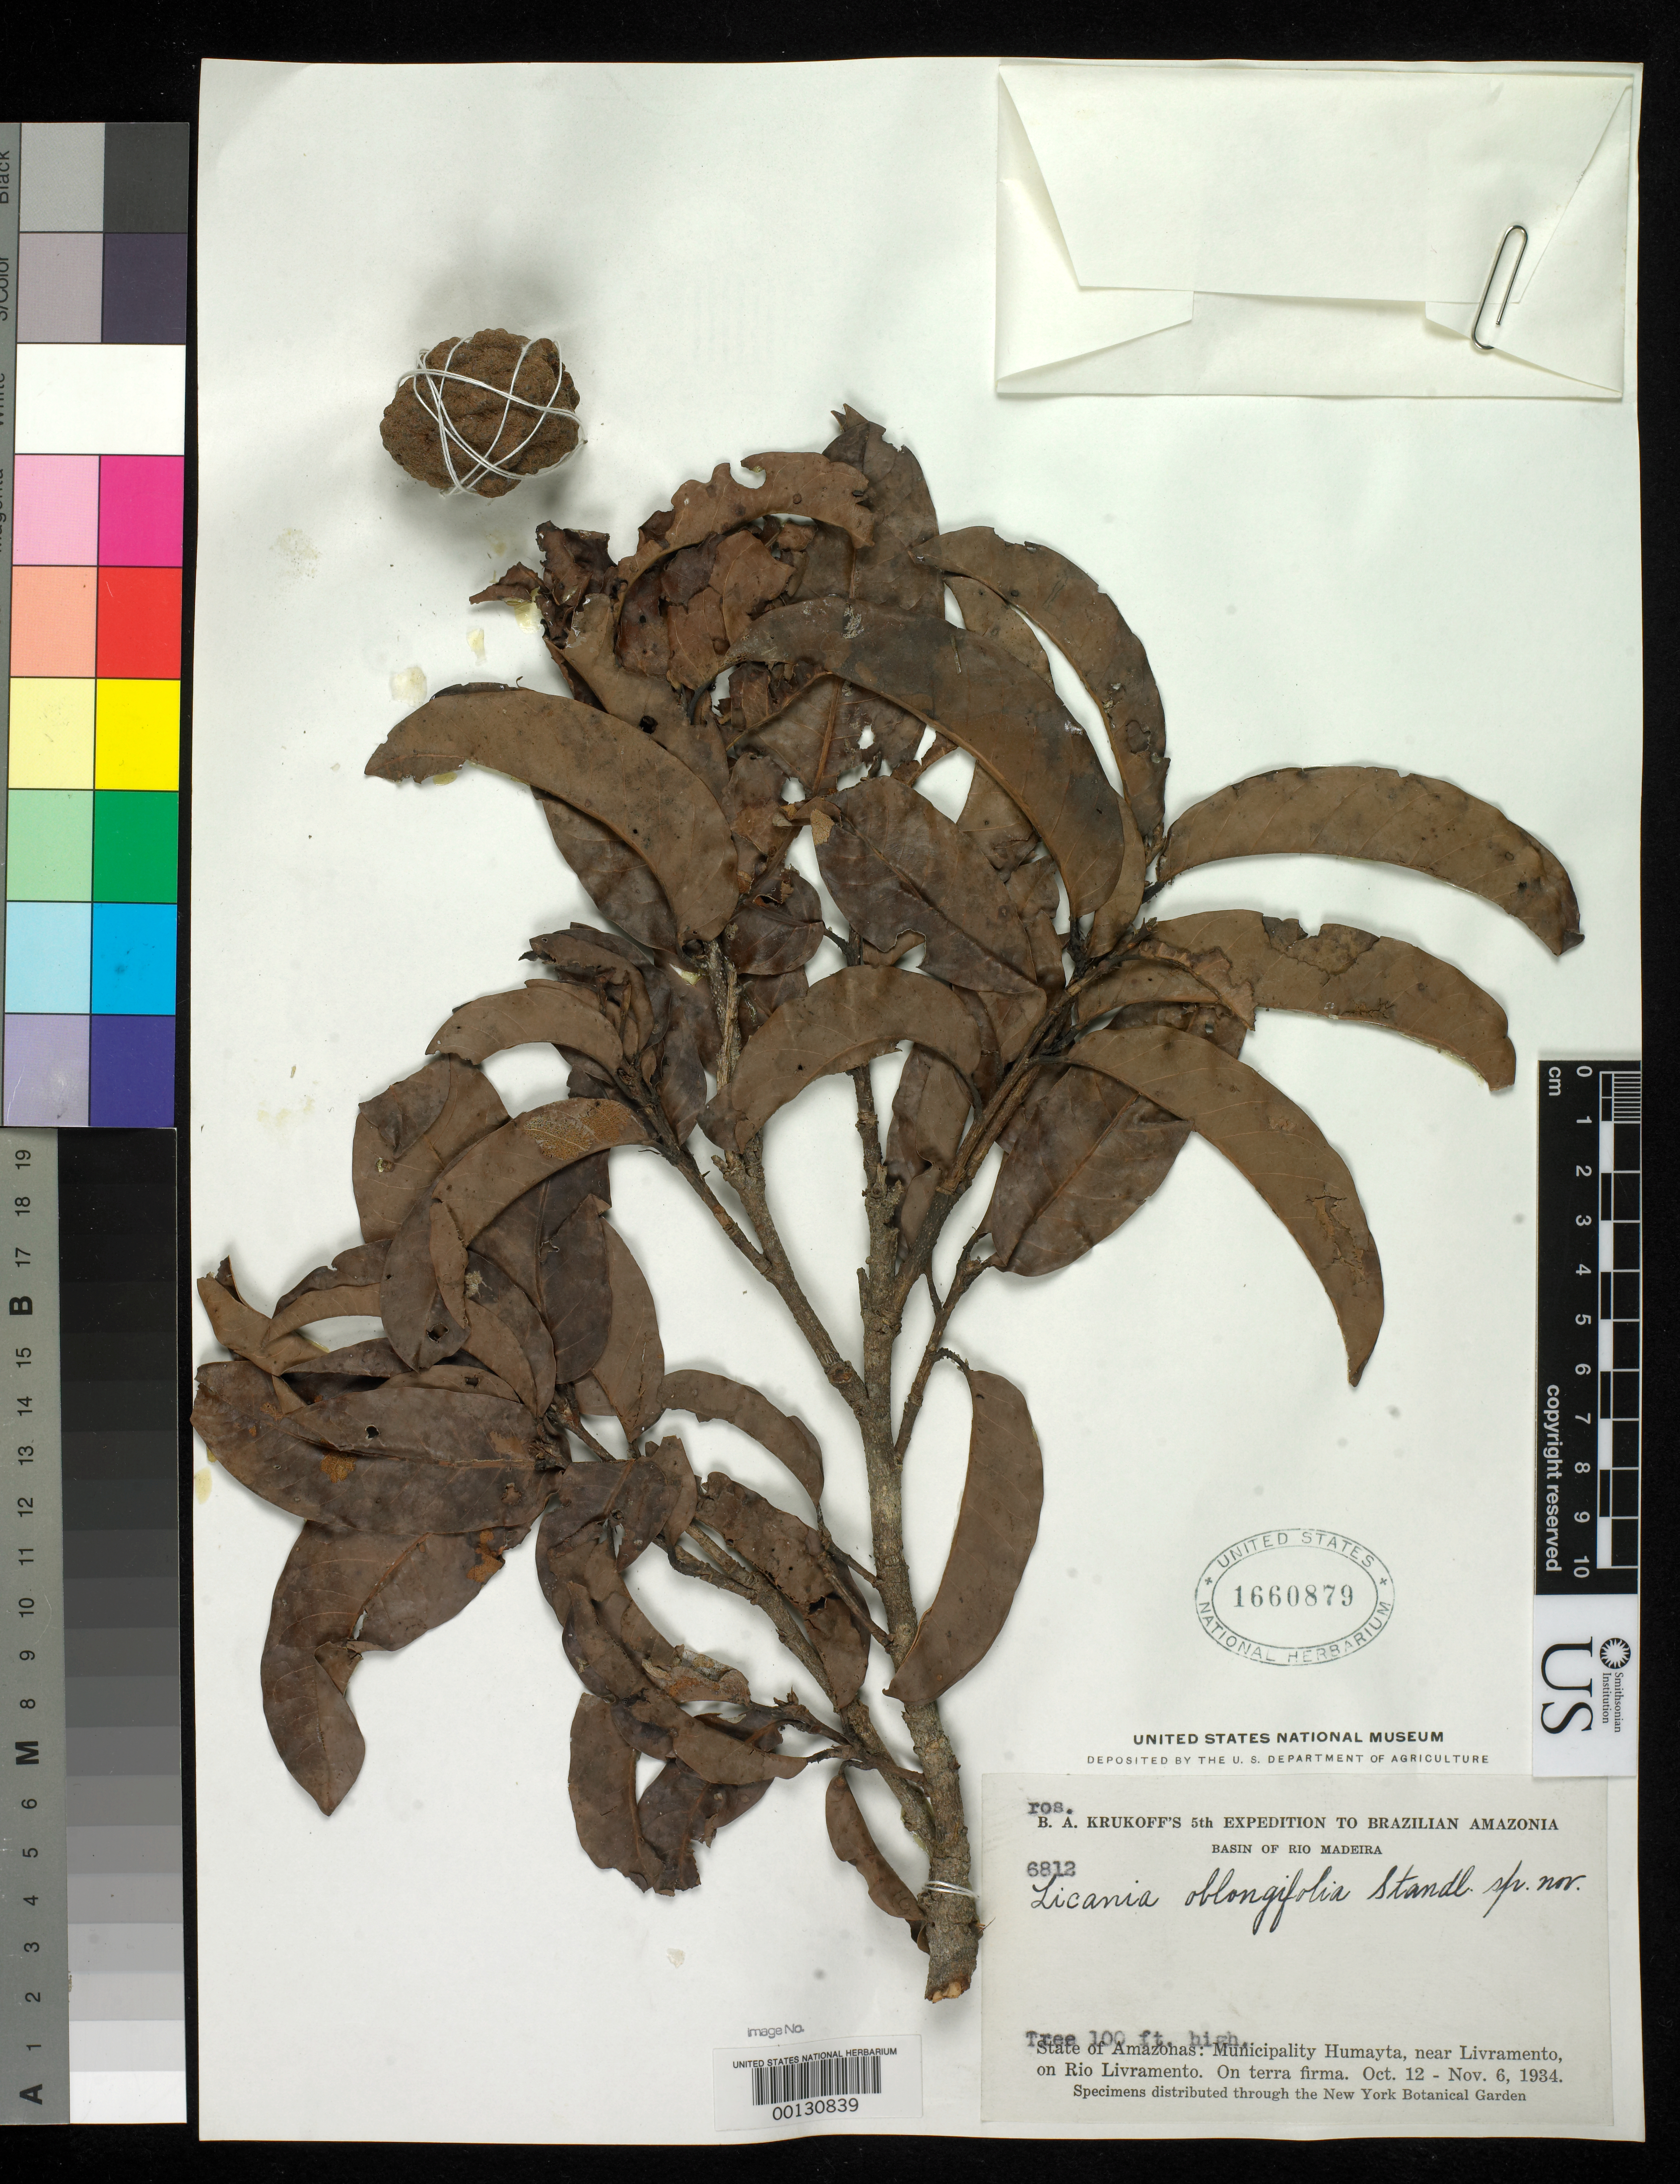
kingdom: Plantae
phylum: Tracheophyta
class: Magnoliopsida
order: Malpighiales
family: Chrysobalanaceae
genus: Licania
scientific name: Licania oblongifolia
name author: Standl.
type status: Isotype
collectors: B. A. Krukoff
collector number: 6812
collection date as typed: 12 Oct 1934 to 06 Nov 1934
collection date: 1934-10-12/1934-11-06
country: Brazil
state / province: Amazonas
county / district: Humaitá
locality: Near Livramento, on Rio Livremento.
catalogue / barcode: US 1660879